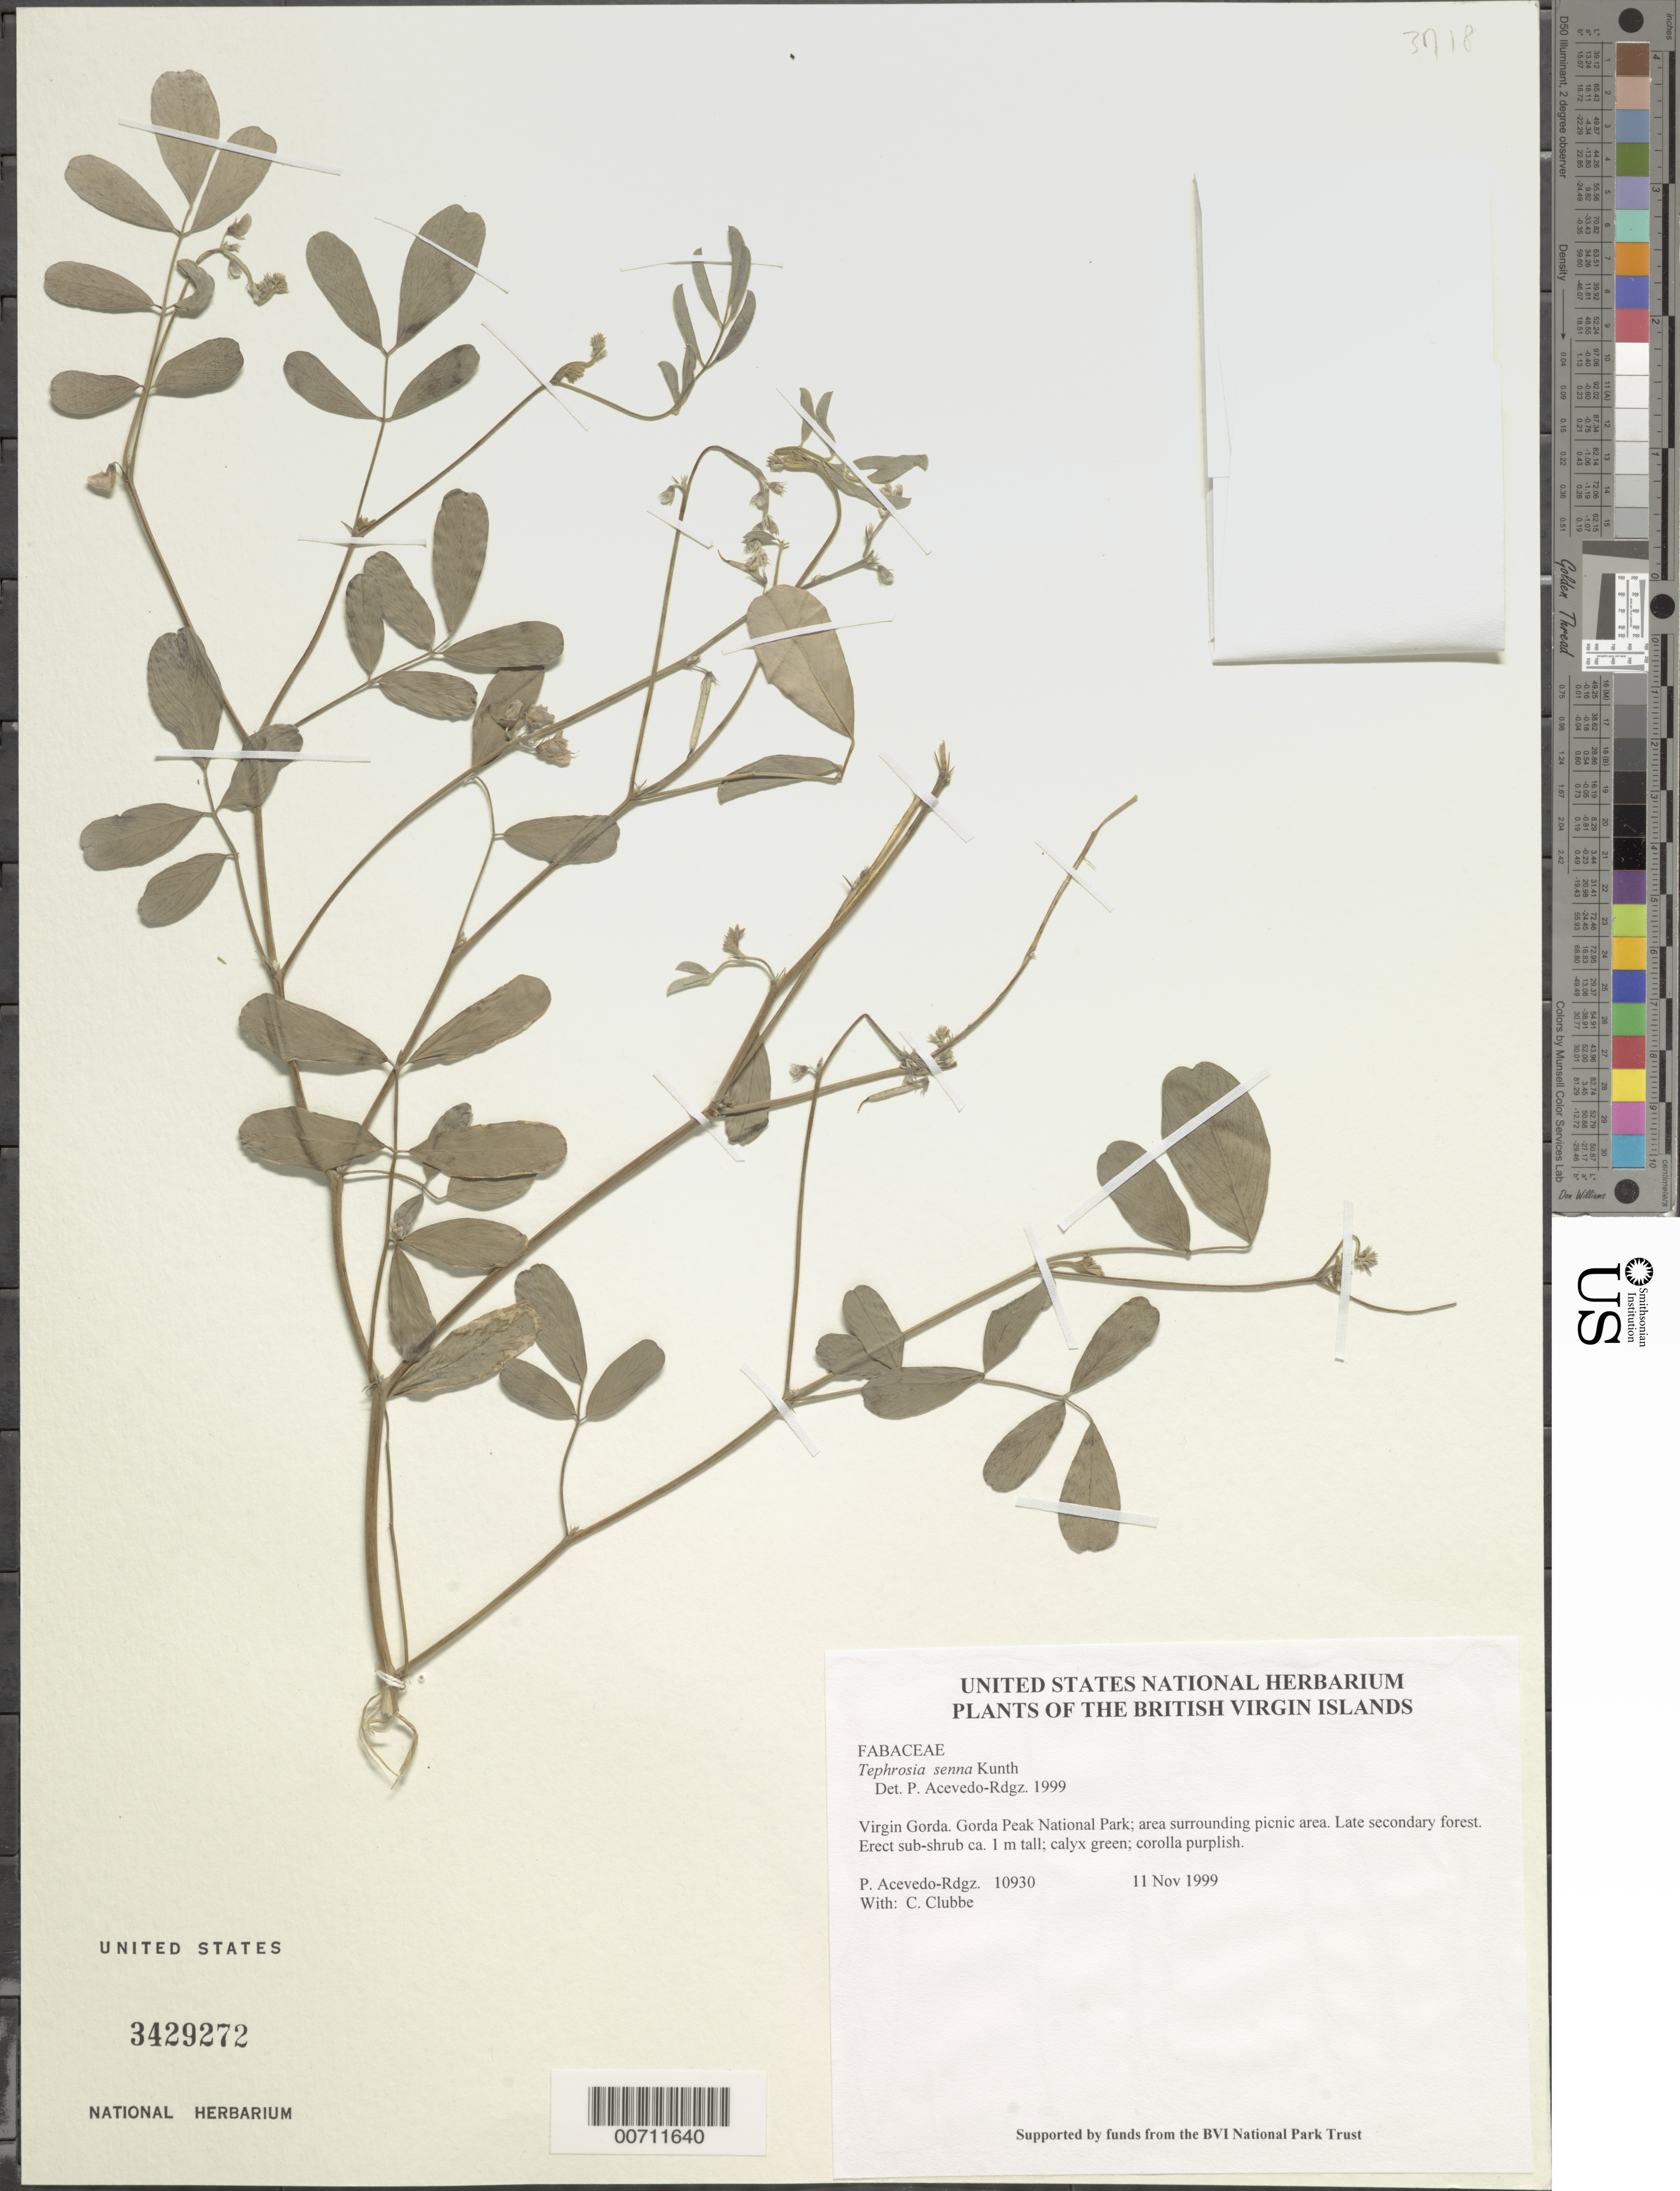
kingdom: Plantae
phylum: Tracheophyta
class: Magnoliopsida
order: Fabales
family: Fabaceae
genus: Tephrosia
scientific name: Tephrosia senna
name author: Kunth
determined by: Acevedo-Rodríguez, P., (BOT), Smithsonian Institution - National Museum of Natural History (UNITED STATES)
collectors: P. Acevedo-Rodr., C. Clubbe, M. Gillman & C. Hankamer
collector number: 10930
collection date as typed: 11 Nov 1999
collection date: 1999-11-11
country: British Virgin Islands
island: Virgin Gorda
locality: Gorda Peak National Park; area surrounding picnic area.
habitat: Late secondary forest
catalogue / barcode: US 3429272